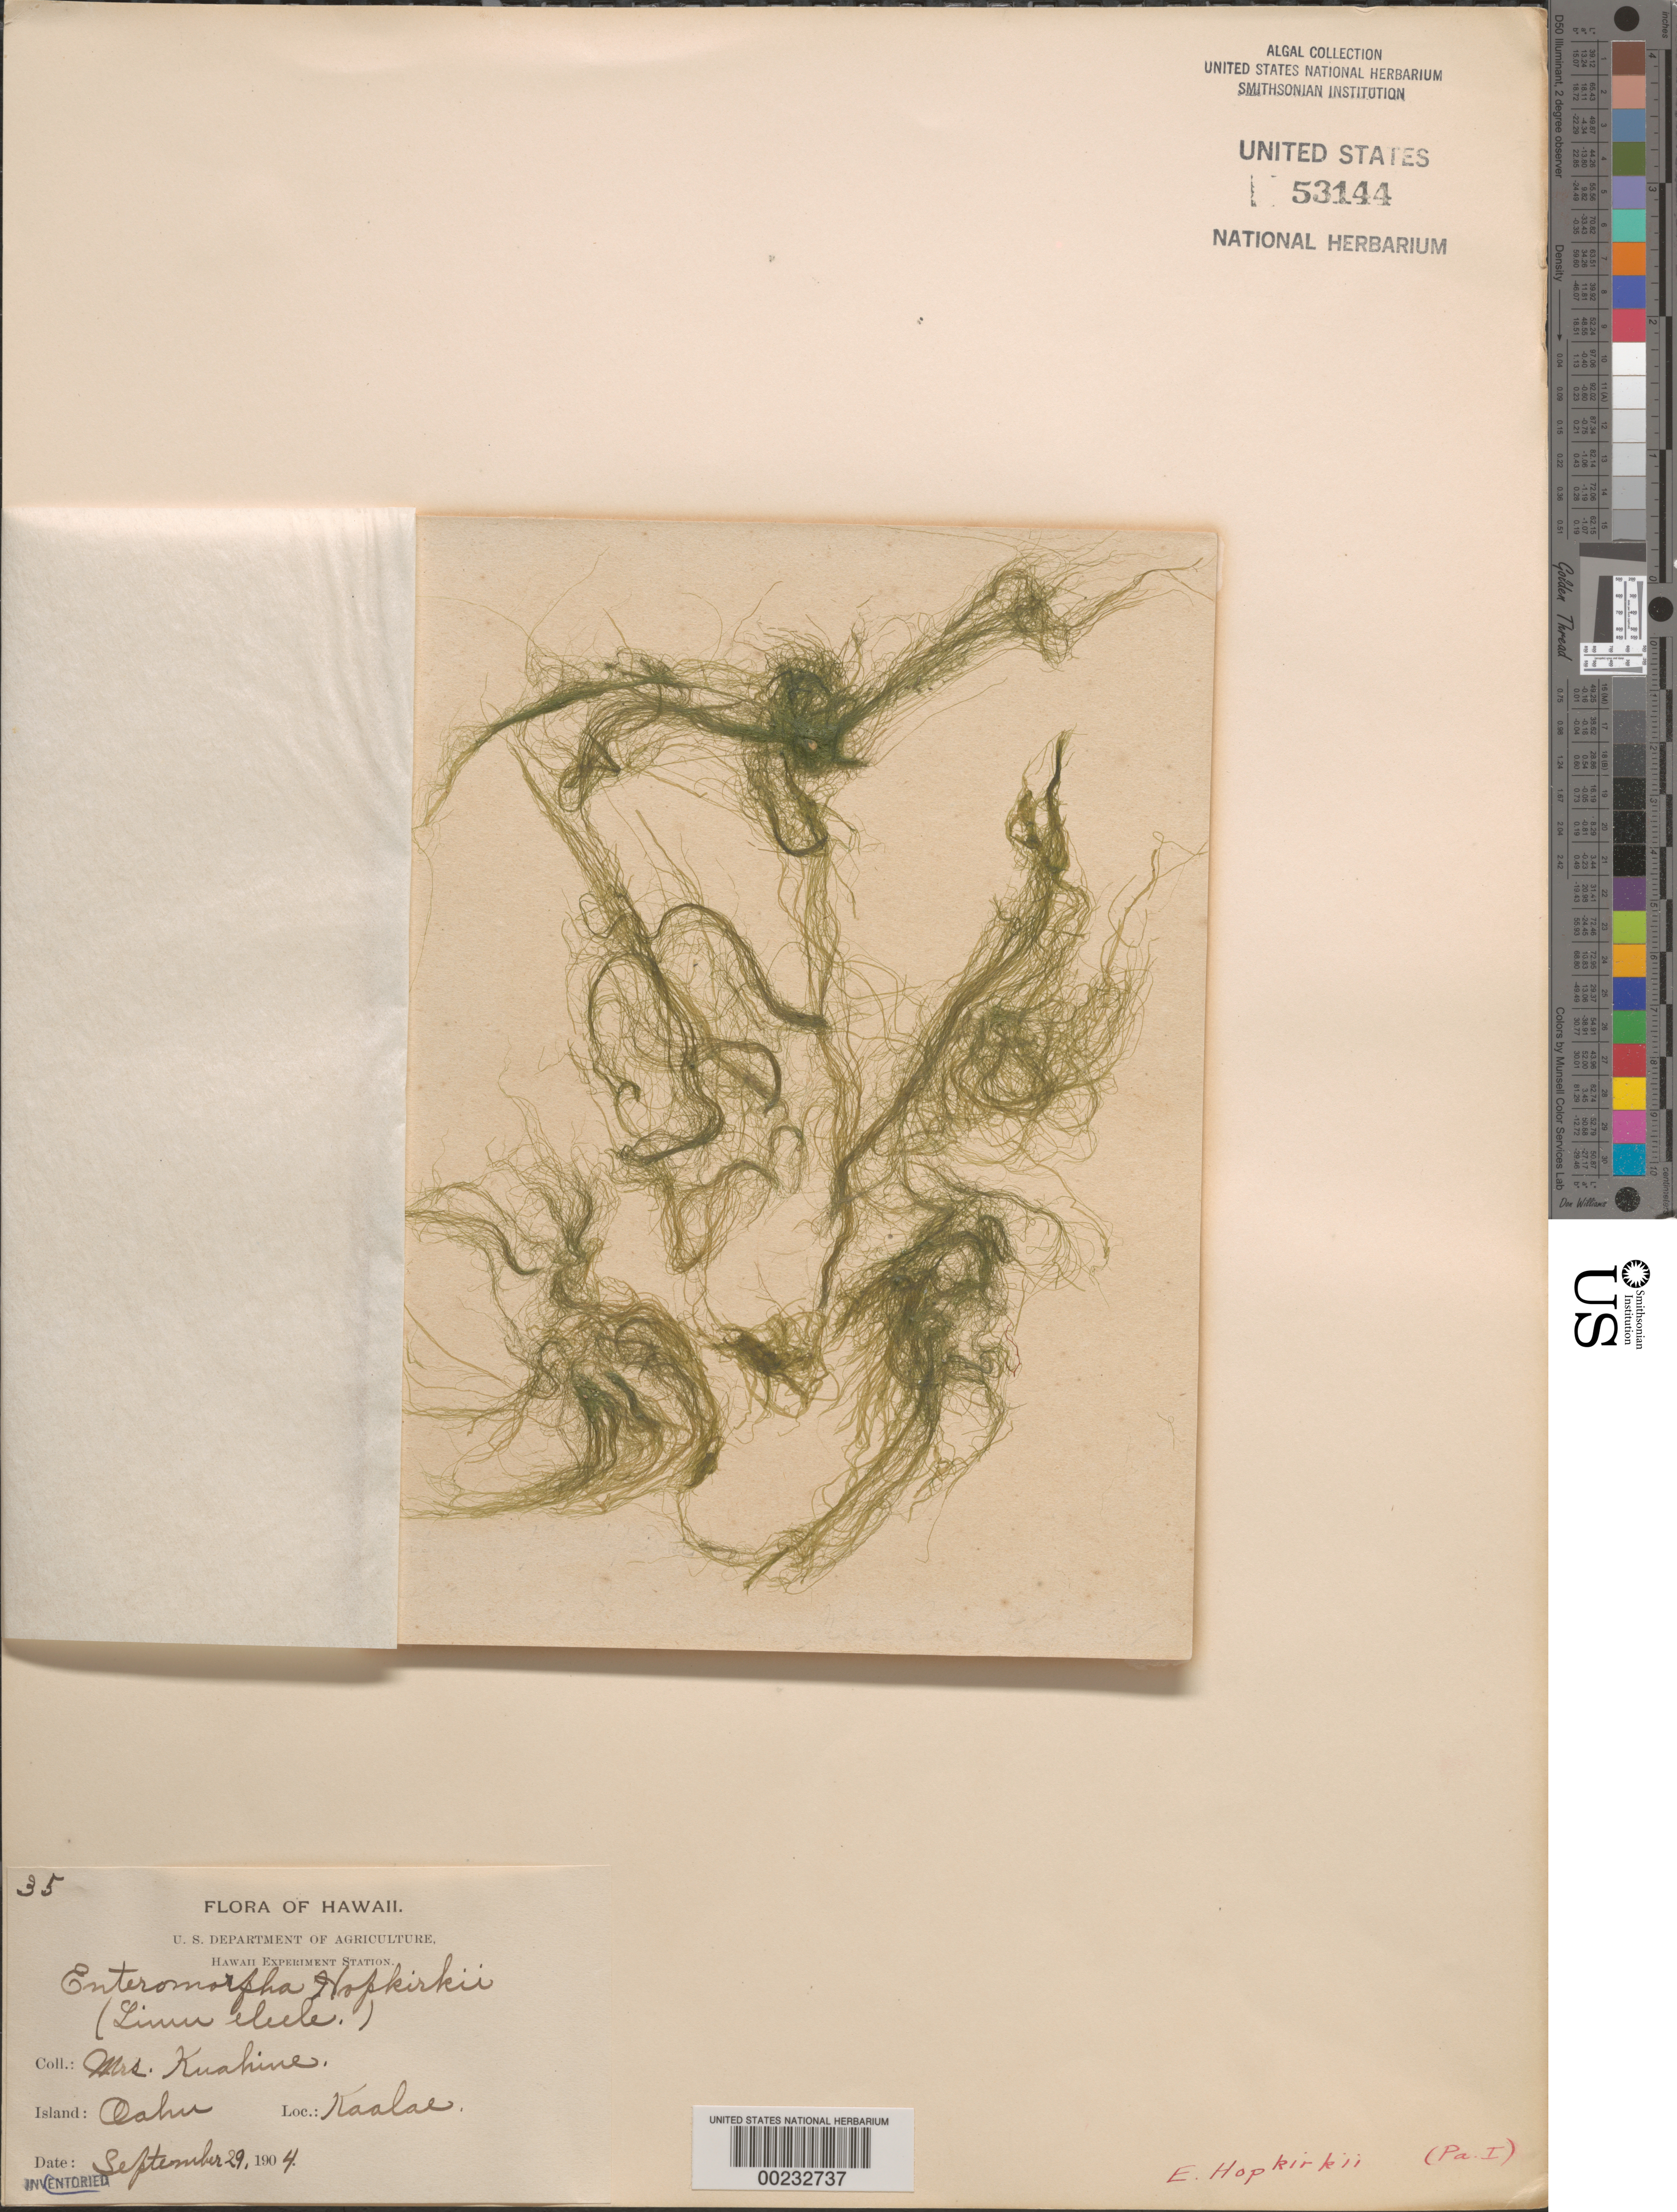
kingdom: Plantae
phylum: Chlorophyta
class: Ulvophyceae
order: Ulvales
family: Ulvaceae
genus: Ulva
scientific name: Ulva paradoxa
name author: C. Agardh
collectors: Kuahine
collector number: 35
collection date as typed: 29 Sep 1904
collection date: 1904-09-29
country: United States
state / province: Hawaii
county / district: Honolulu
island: Oahu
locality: Kaalae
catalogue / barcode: US 53144